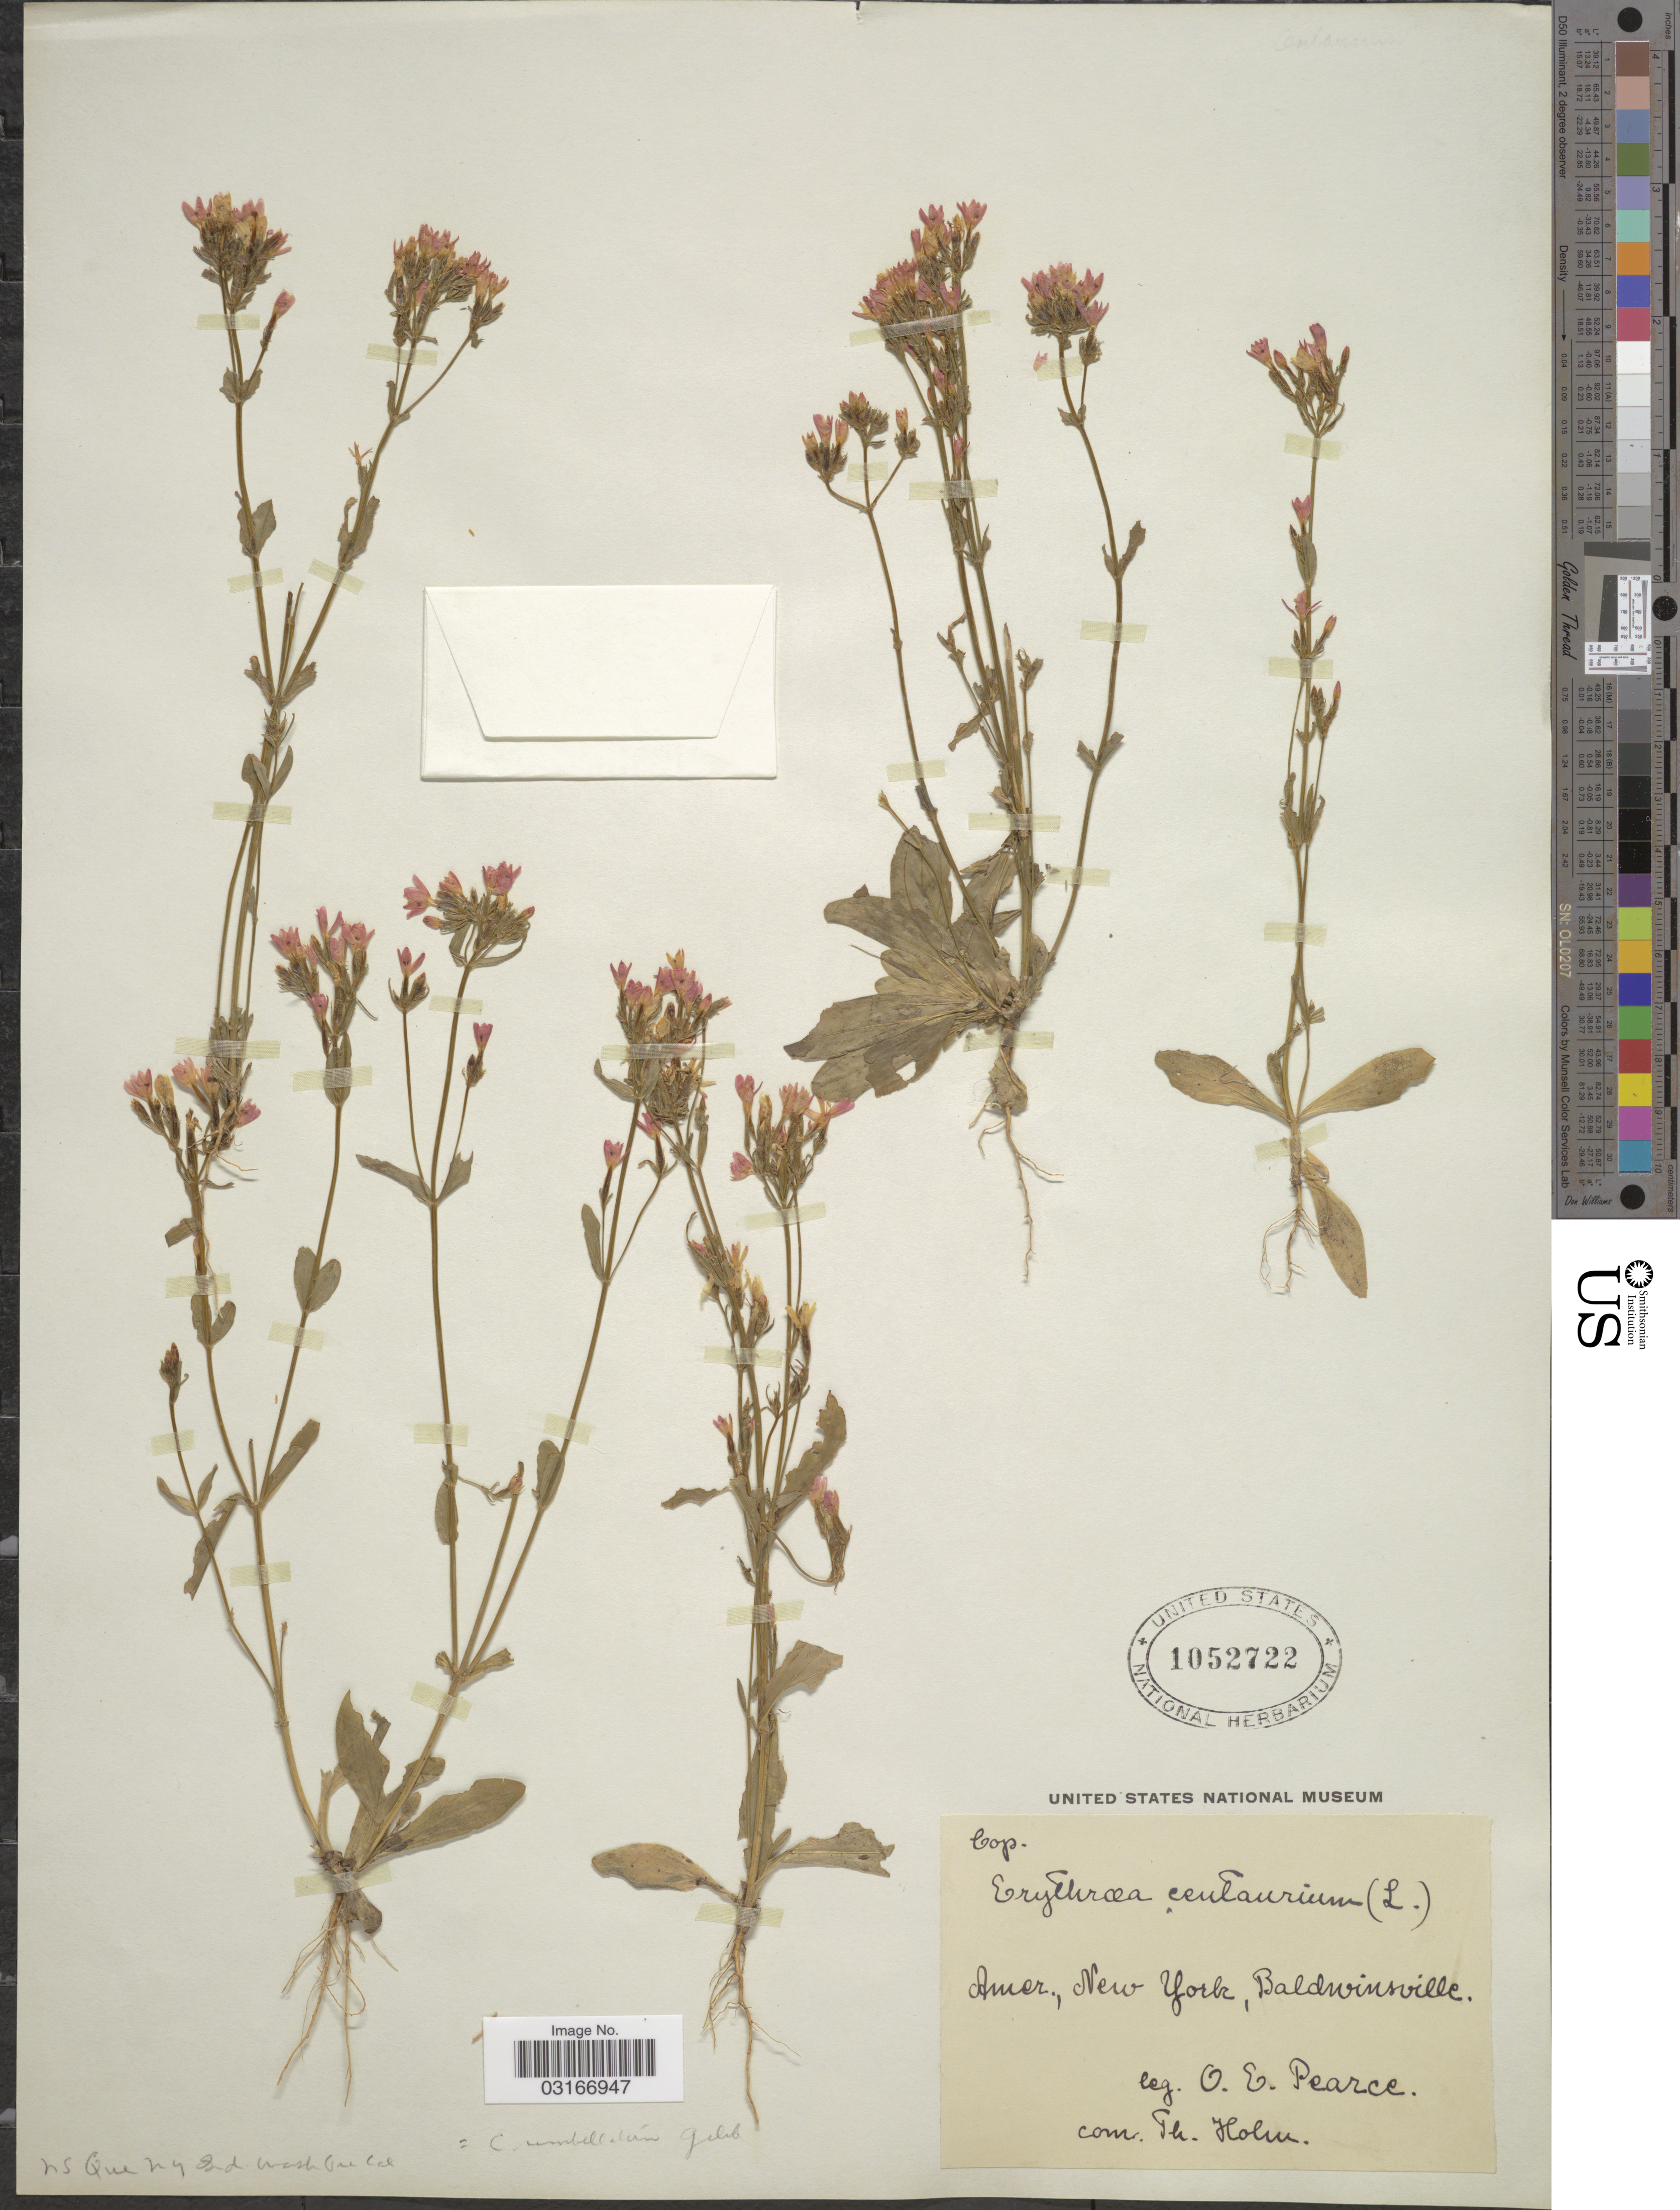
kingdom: Plantae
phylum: Tracheophyta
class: Magnoliopsida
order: Gentianales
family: Gentianaceae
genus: Centaurium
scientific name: Centaurium centaurium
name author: (L.) W. Wight ex Piper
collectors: O. E. Pearce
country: United States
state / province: New York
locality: Amer, Baldwinsville.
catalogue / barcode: US 1052722